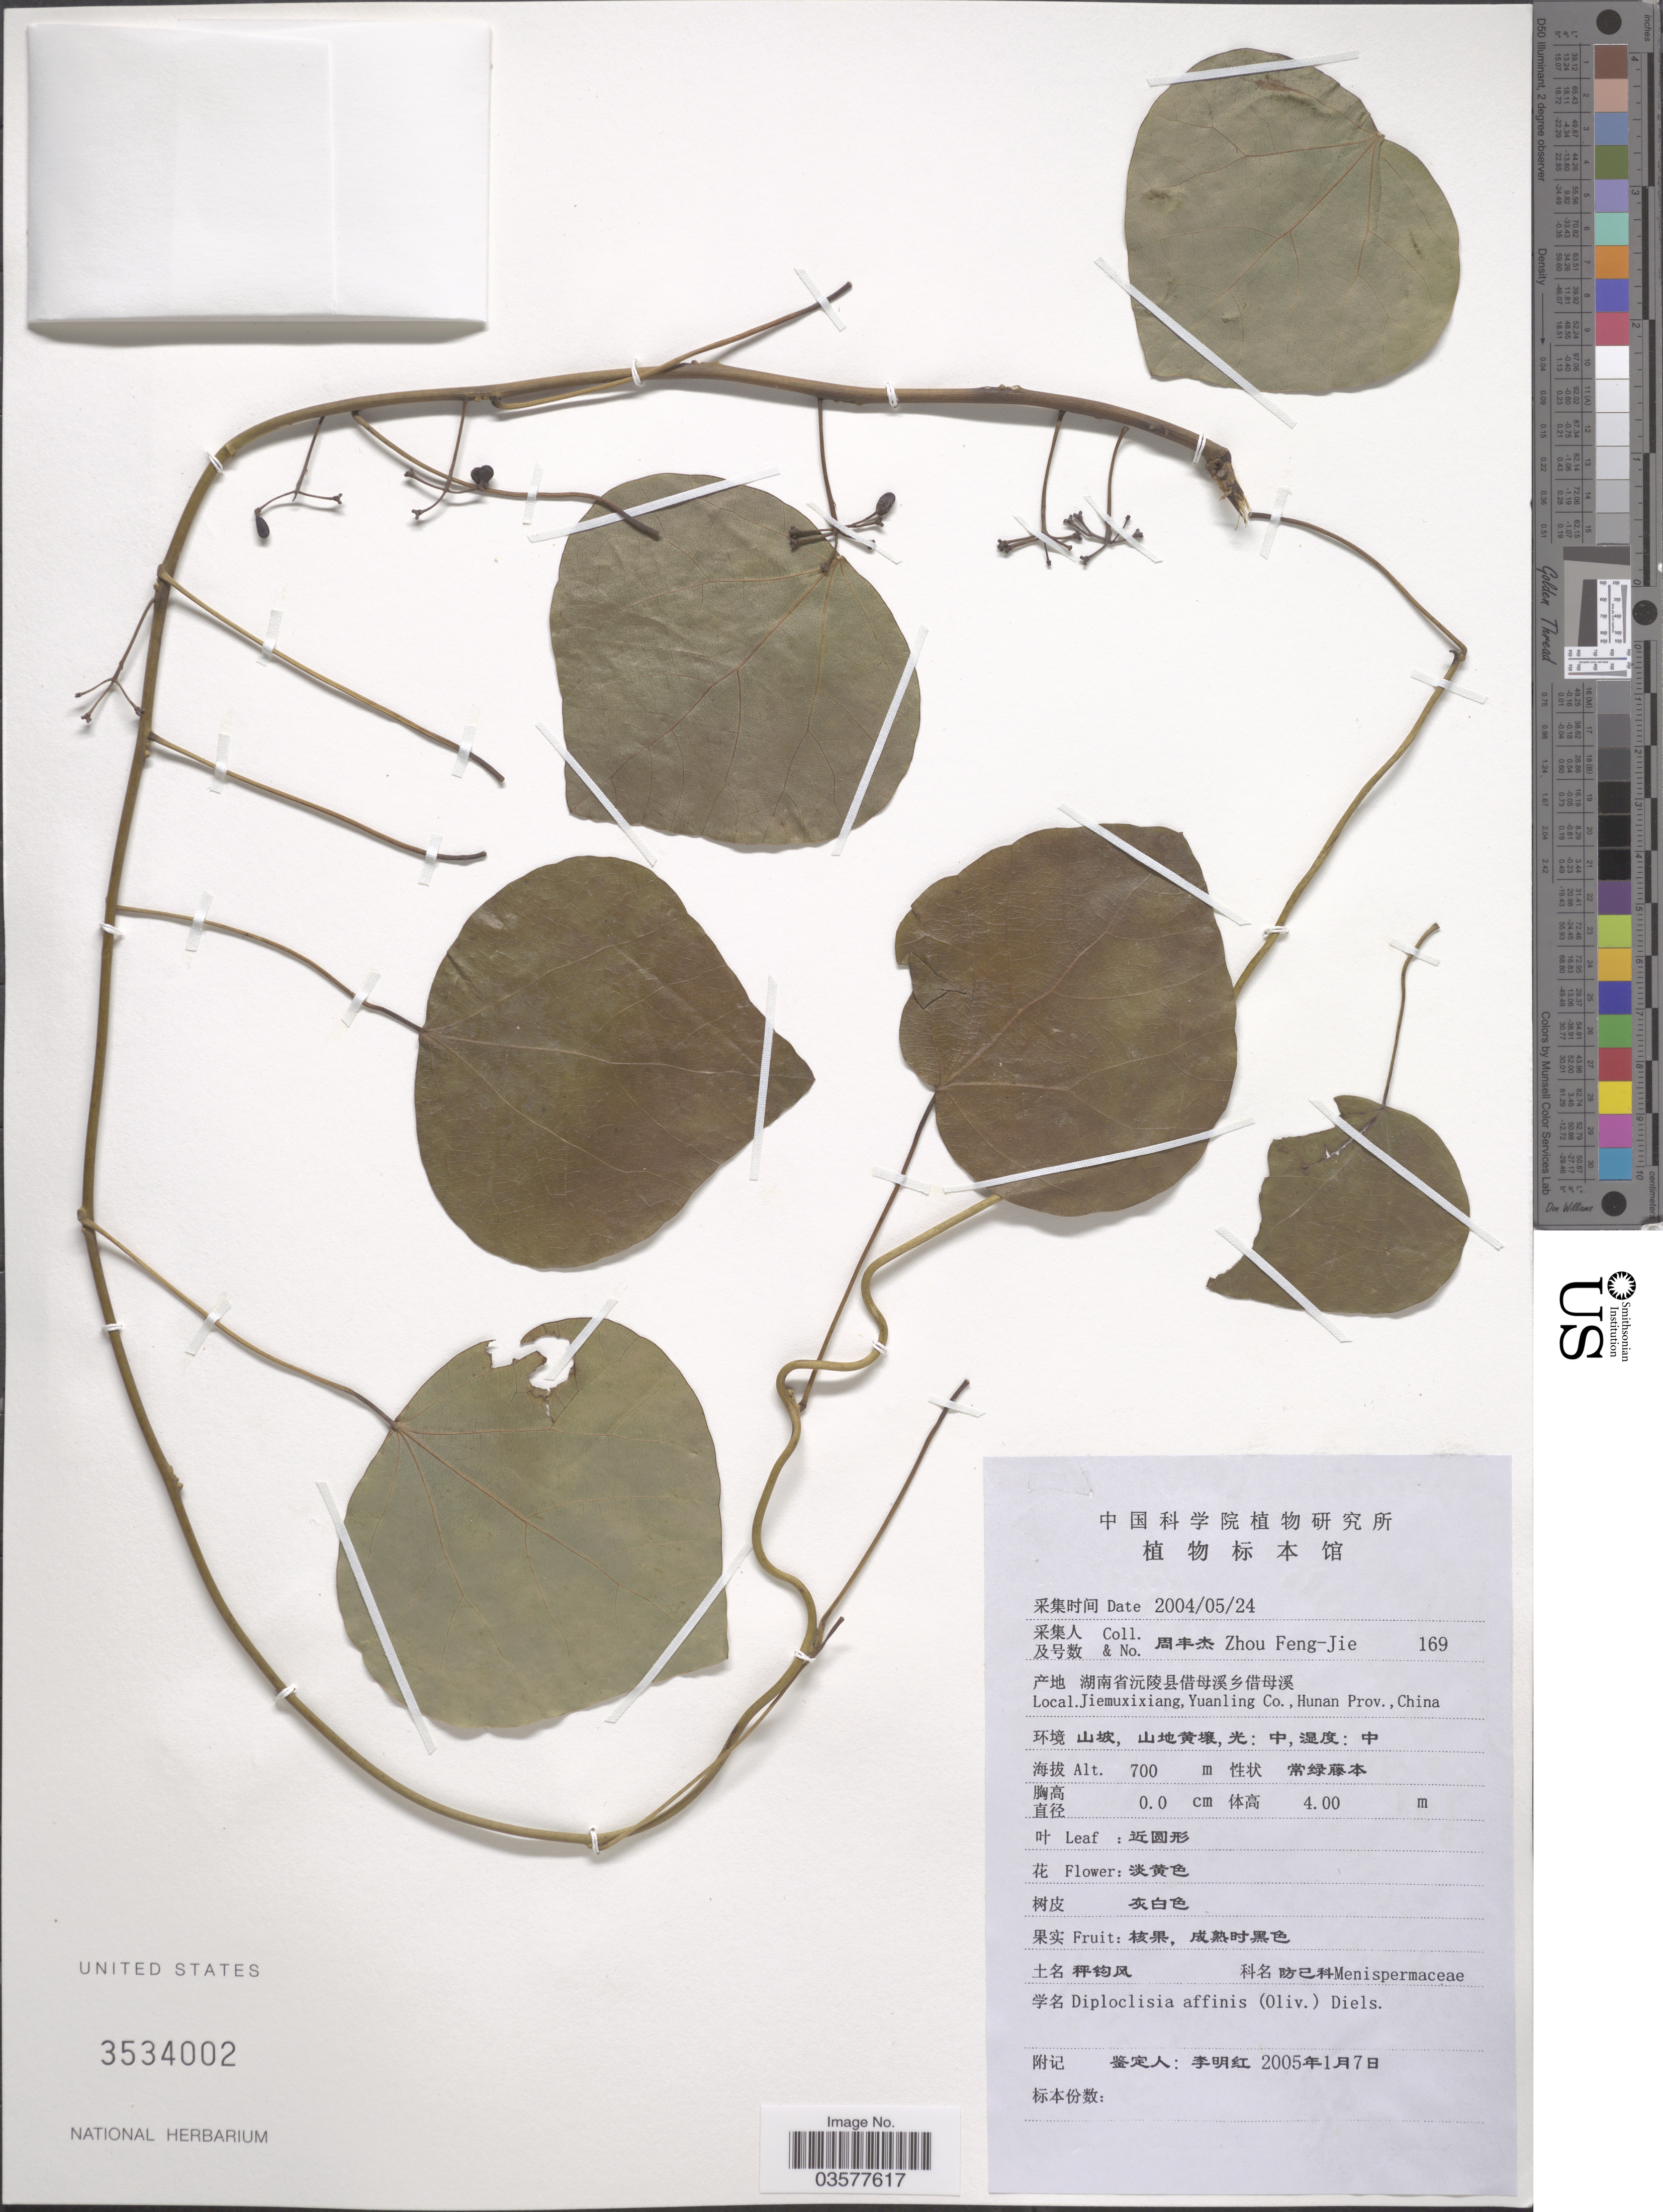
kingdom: Plantae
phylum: Tracheophyta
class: Magnoliopsida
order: Ranunculales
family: Menispermaceae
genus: Diploclisia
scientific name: Diploclisia affinis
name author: (Oliv.) Diels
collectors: F. Zhou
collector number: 169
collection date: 2004-05-24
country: China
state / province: Hunan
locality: Jiemuxixiang, Yuanling Co.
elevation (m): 700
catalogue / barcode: US 3534002